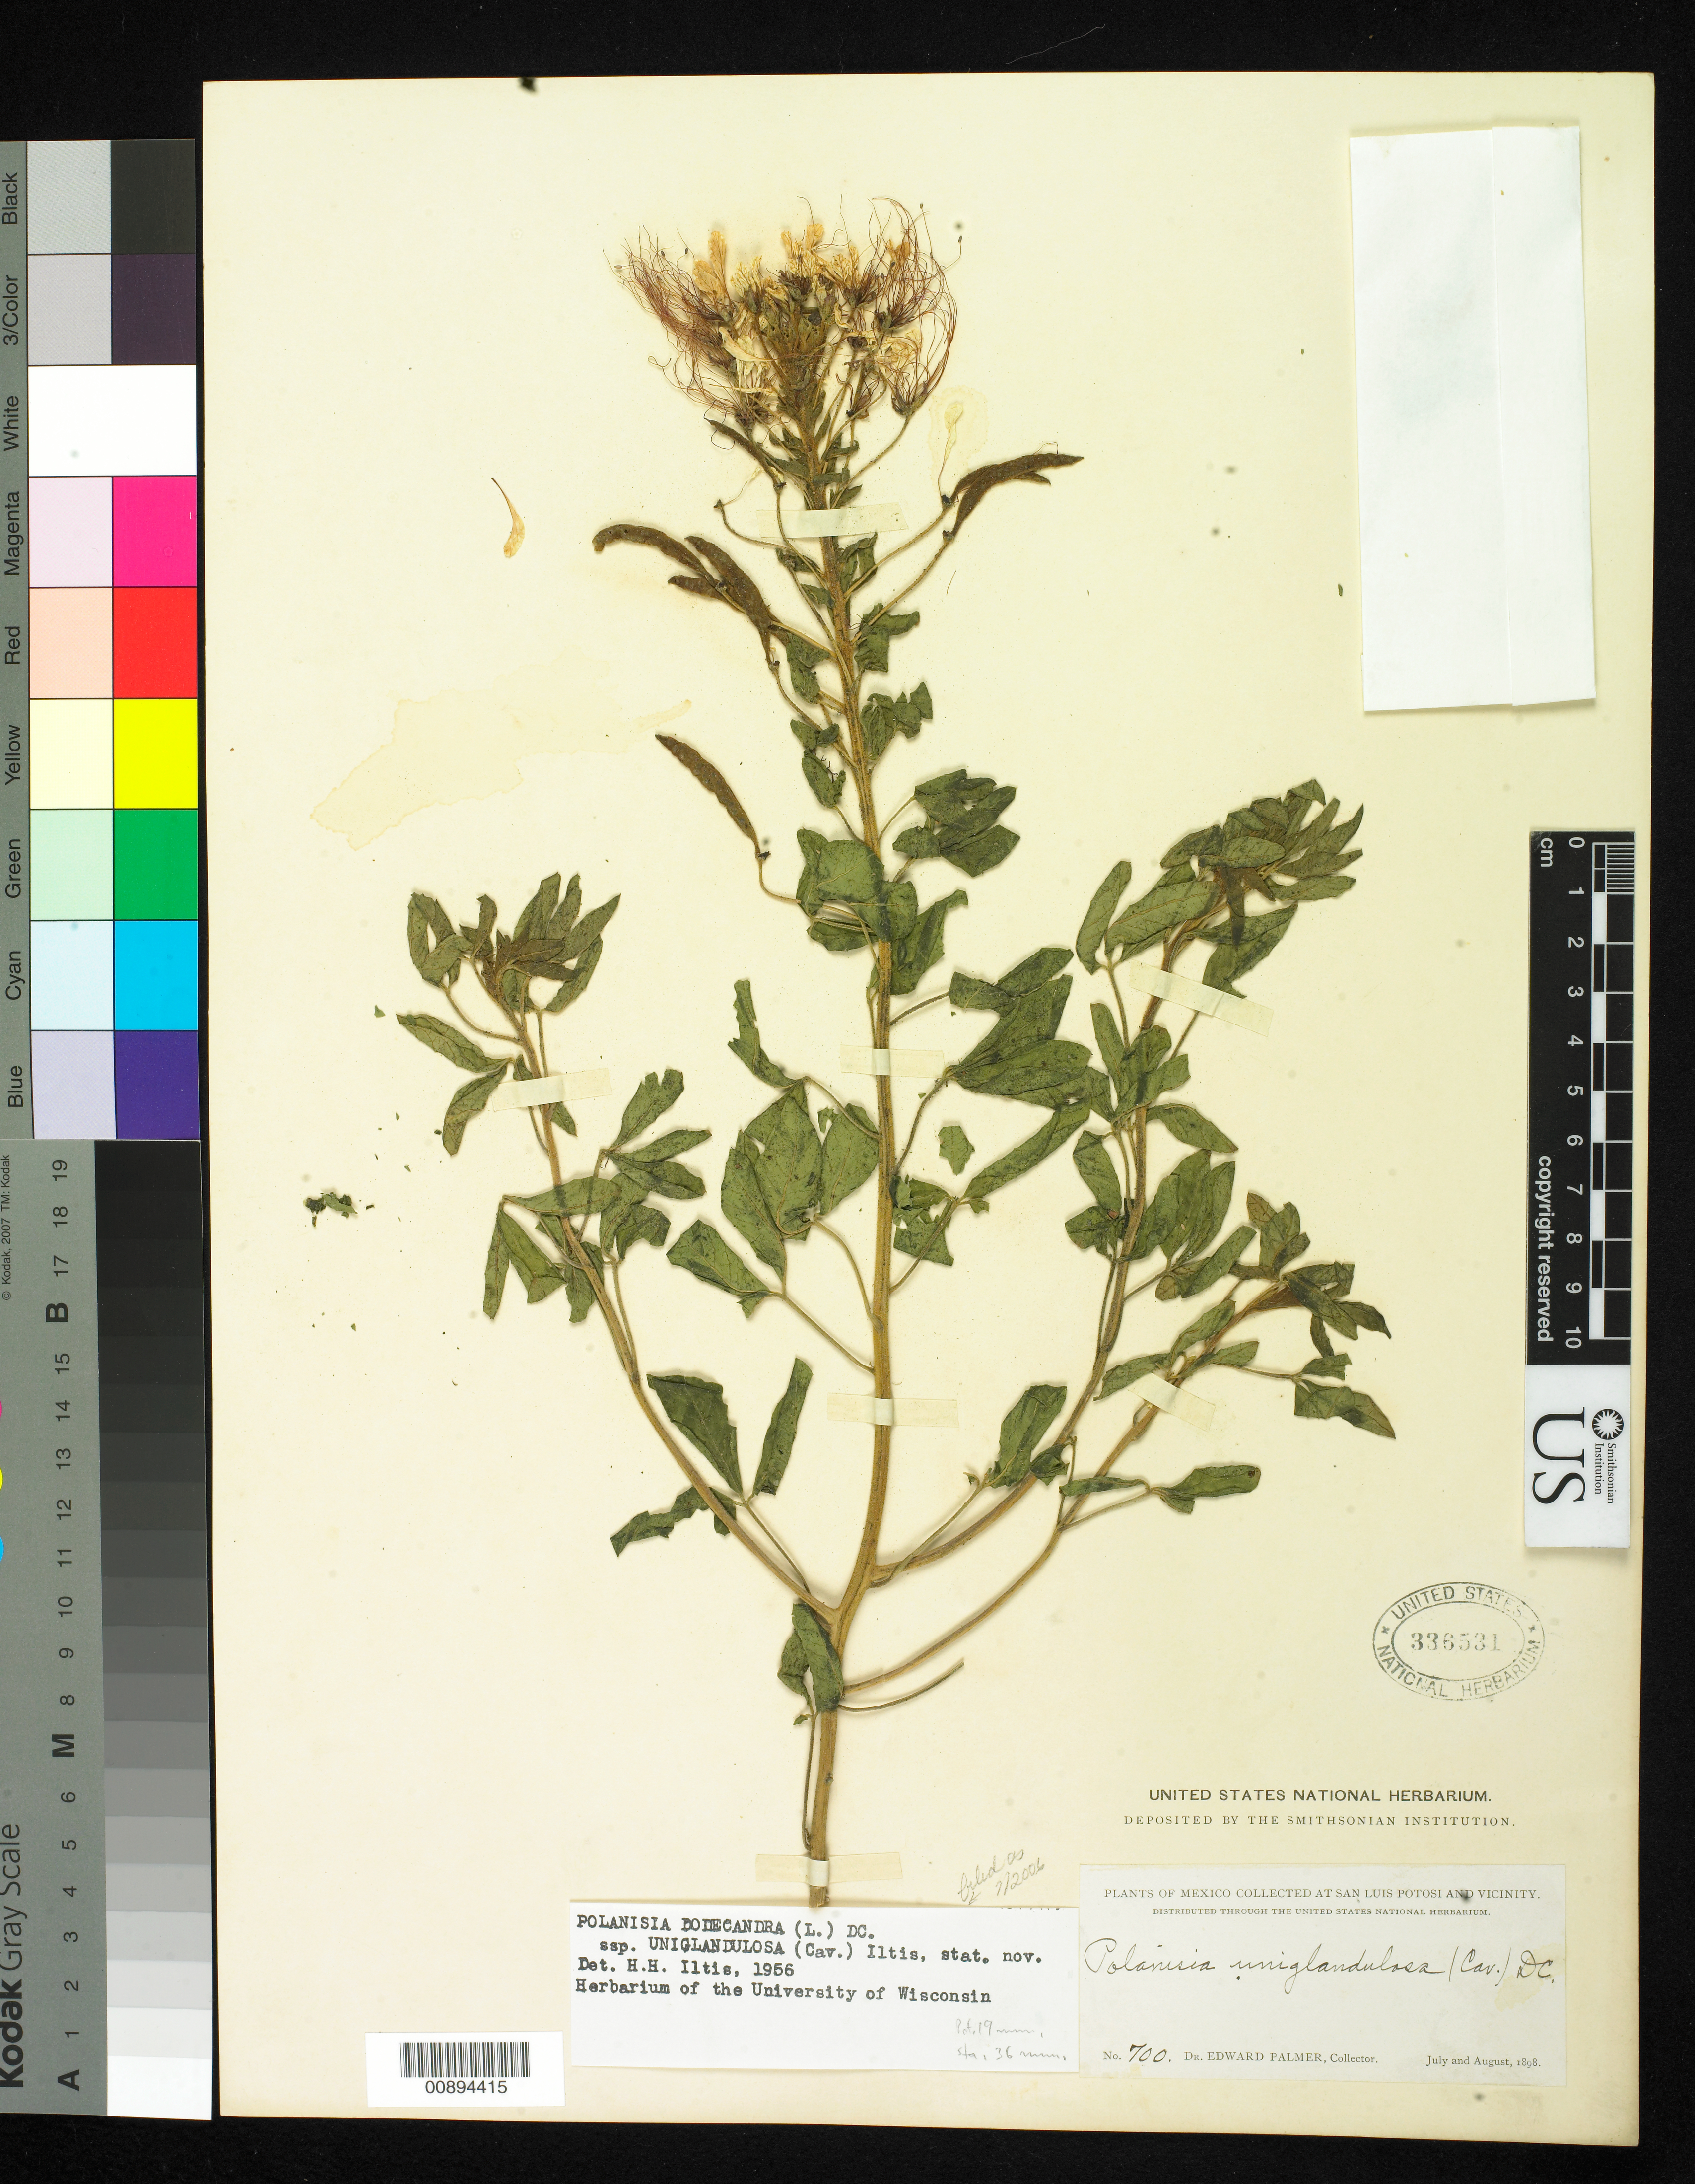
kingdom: Plantae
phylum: Tracheophyta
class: Magnoliopsida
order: Brassicales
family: Cleomaceae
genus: Polanisia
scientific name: Polanisia uniglandulosa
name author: (Cav.) DC.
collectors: E. Palmer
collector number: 700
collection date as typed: Jul 1898 to -- Aug 1898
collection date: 1898-07/1898-08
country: Mexico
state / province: San Luis Potosí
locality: San Luis Potosí and vicinity.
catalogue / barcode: US 336531